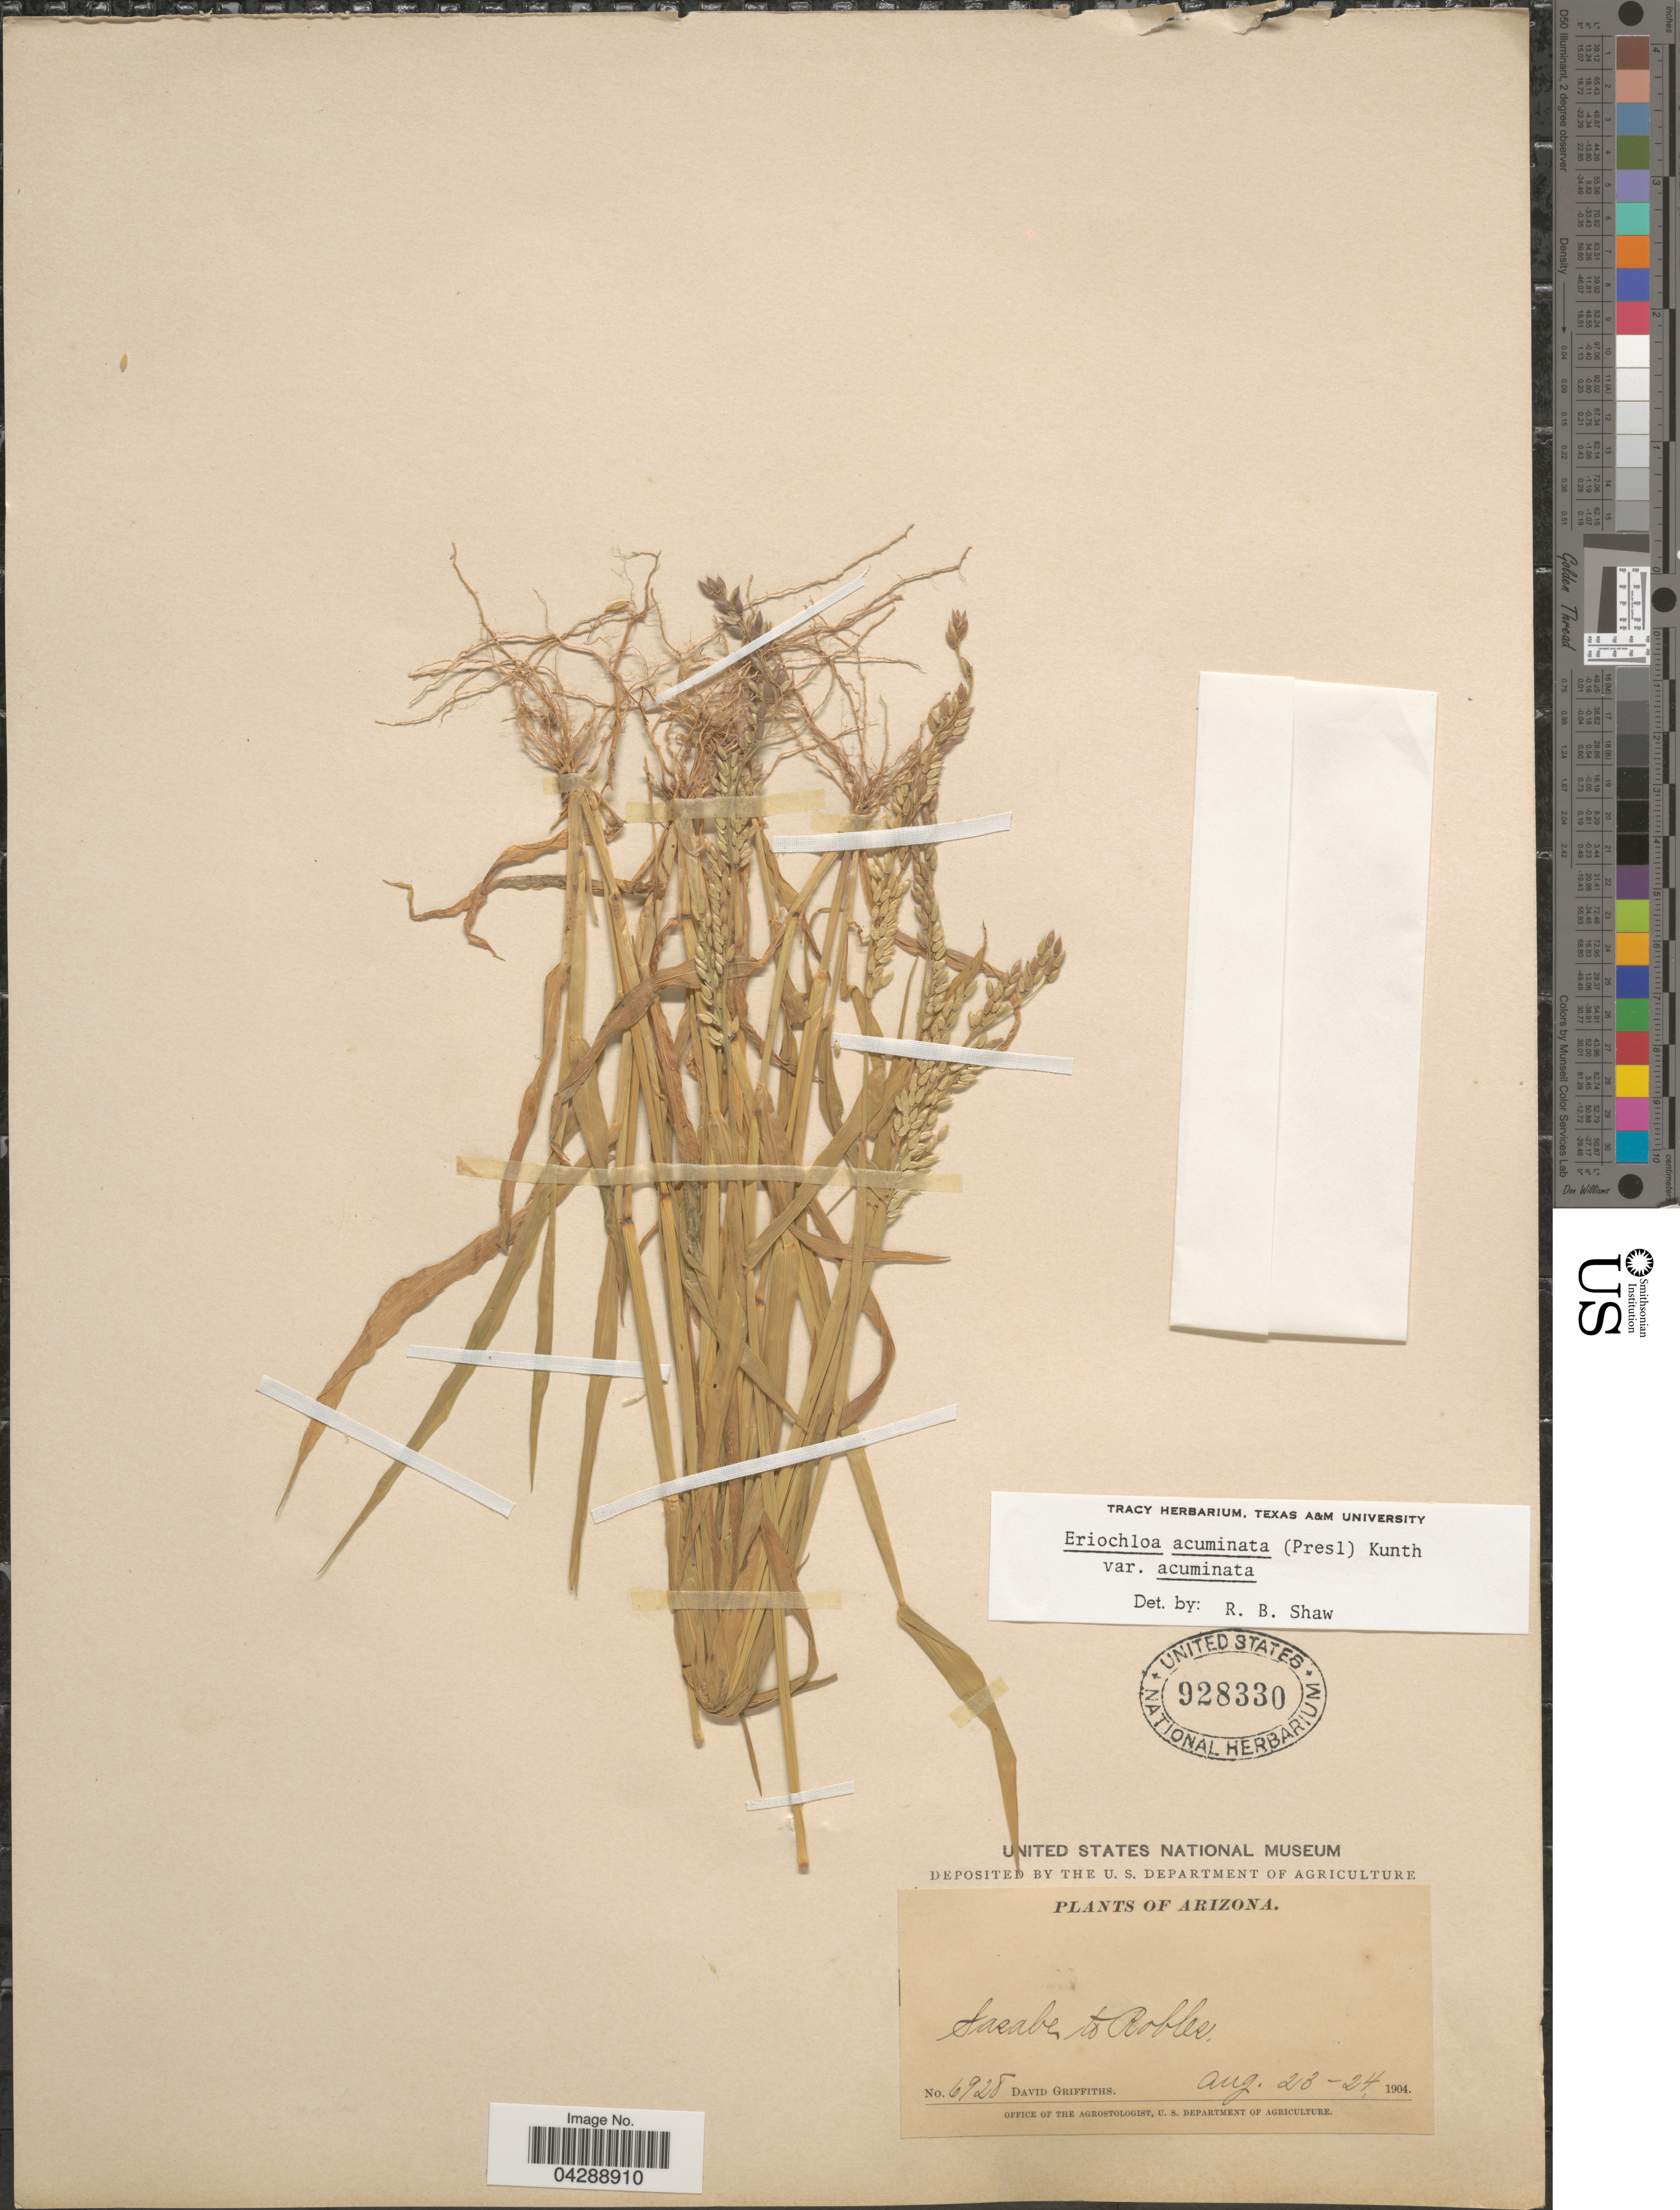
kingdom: Plantae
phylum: Tracheophyta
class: Liliopsida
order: Poales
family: Poaceae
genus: Eriochloa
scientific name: Eriochloa acuminata var. acuminata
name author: (J. Presl) Kunth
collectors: D. Griffiths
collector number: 6928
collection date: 1904-08-23/1904-08-24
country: United States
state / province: Arizona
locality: Sasabe to Robles.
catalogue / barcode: US 928330